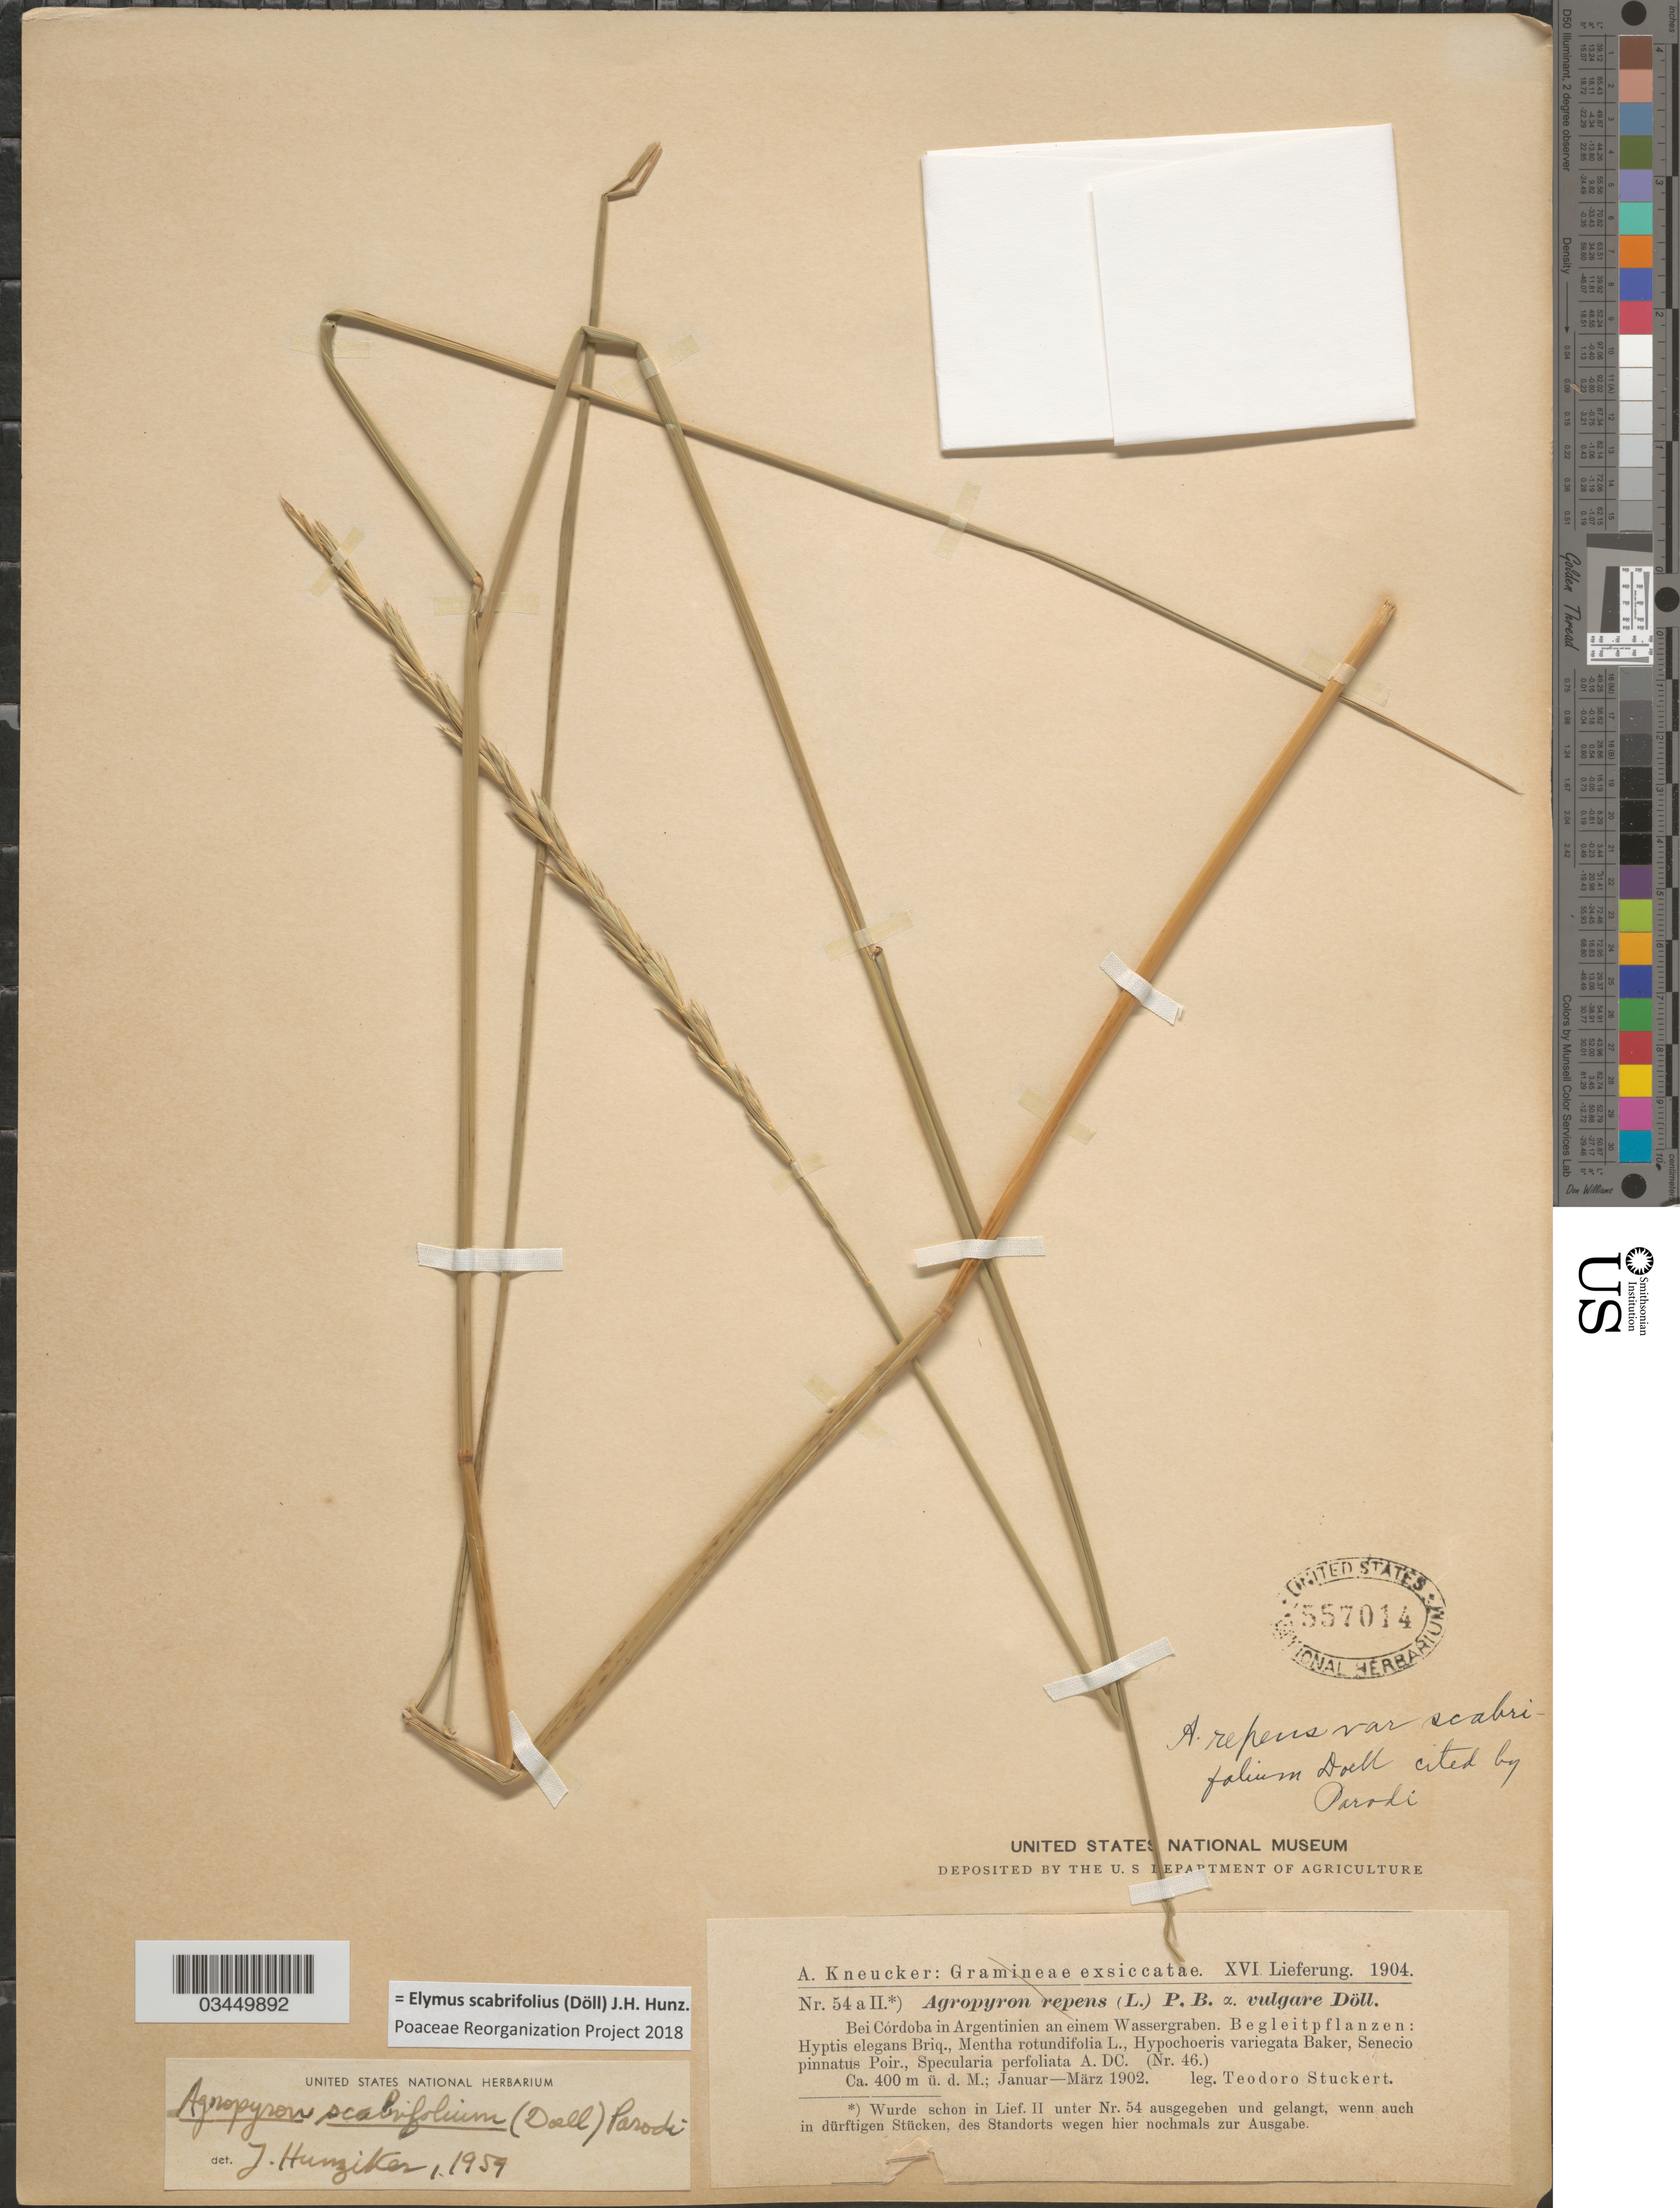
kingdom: Plantae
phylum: Tracheophyta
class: Liliopsida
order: Poales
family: Poaceae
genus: Elymus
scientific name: Elymus scabrifolius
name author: (Döll) J.H. Hunz.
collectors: T. Stuckert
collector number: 54aII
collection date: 1902-01/1902-03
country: Argentina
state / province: Cordoba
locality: Bei Córdoba in Argentinien an Einem Wassergraben.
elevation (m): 400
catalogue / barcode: US 557014